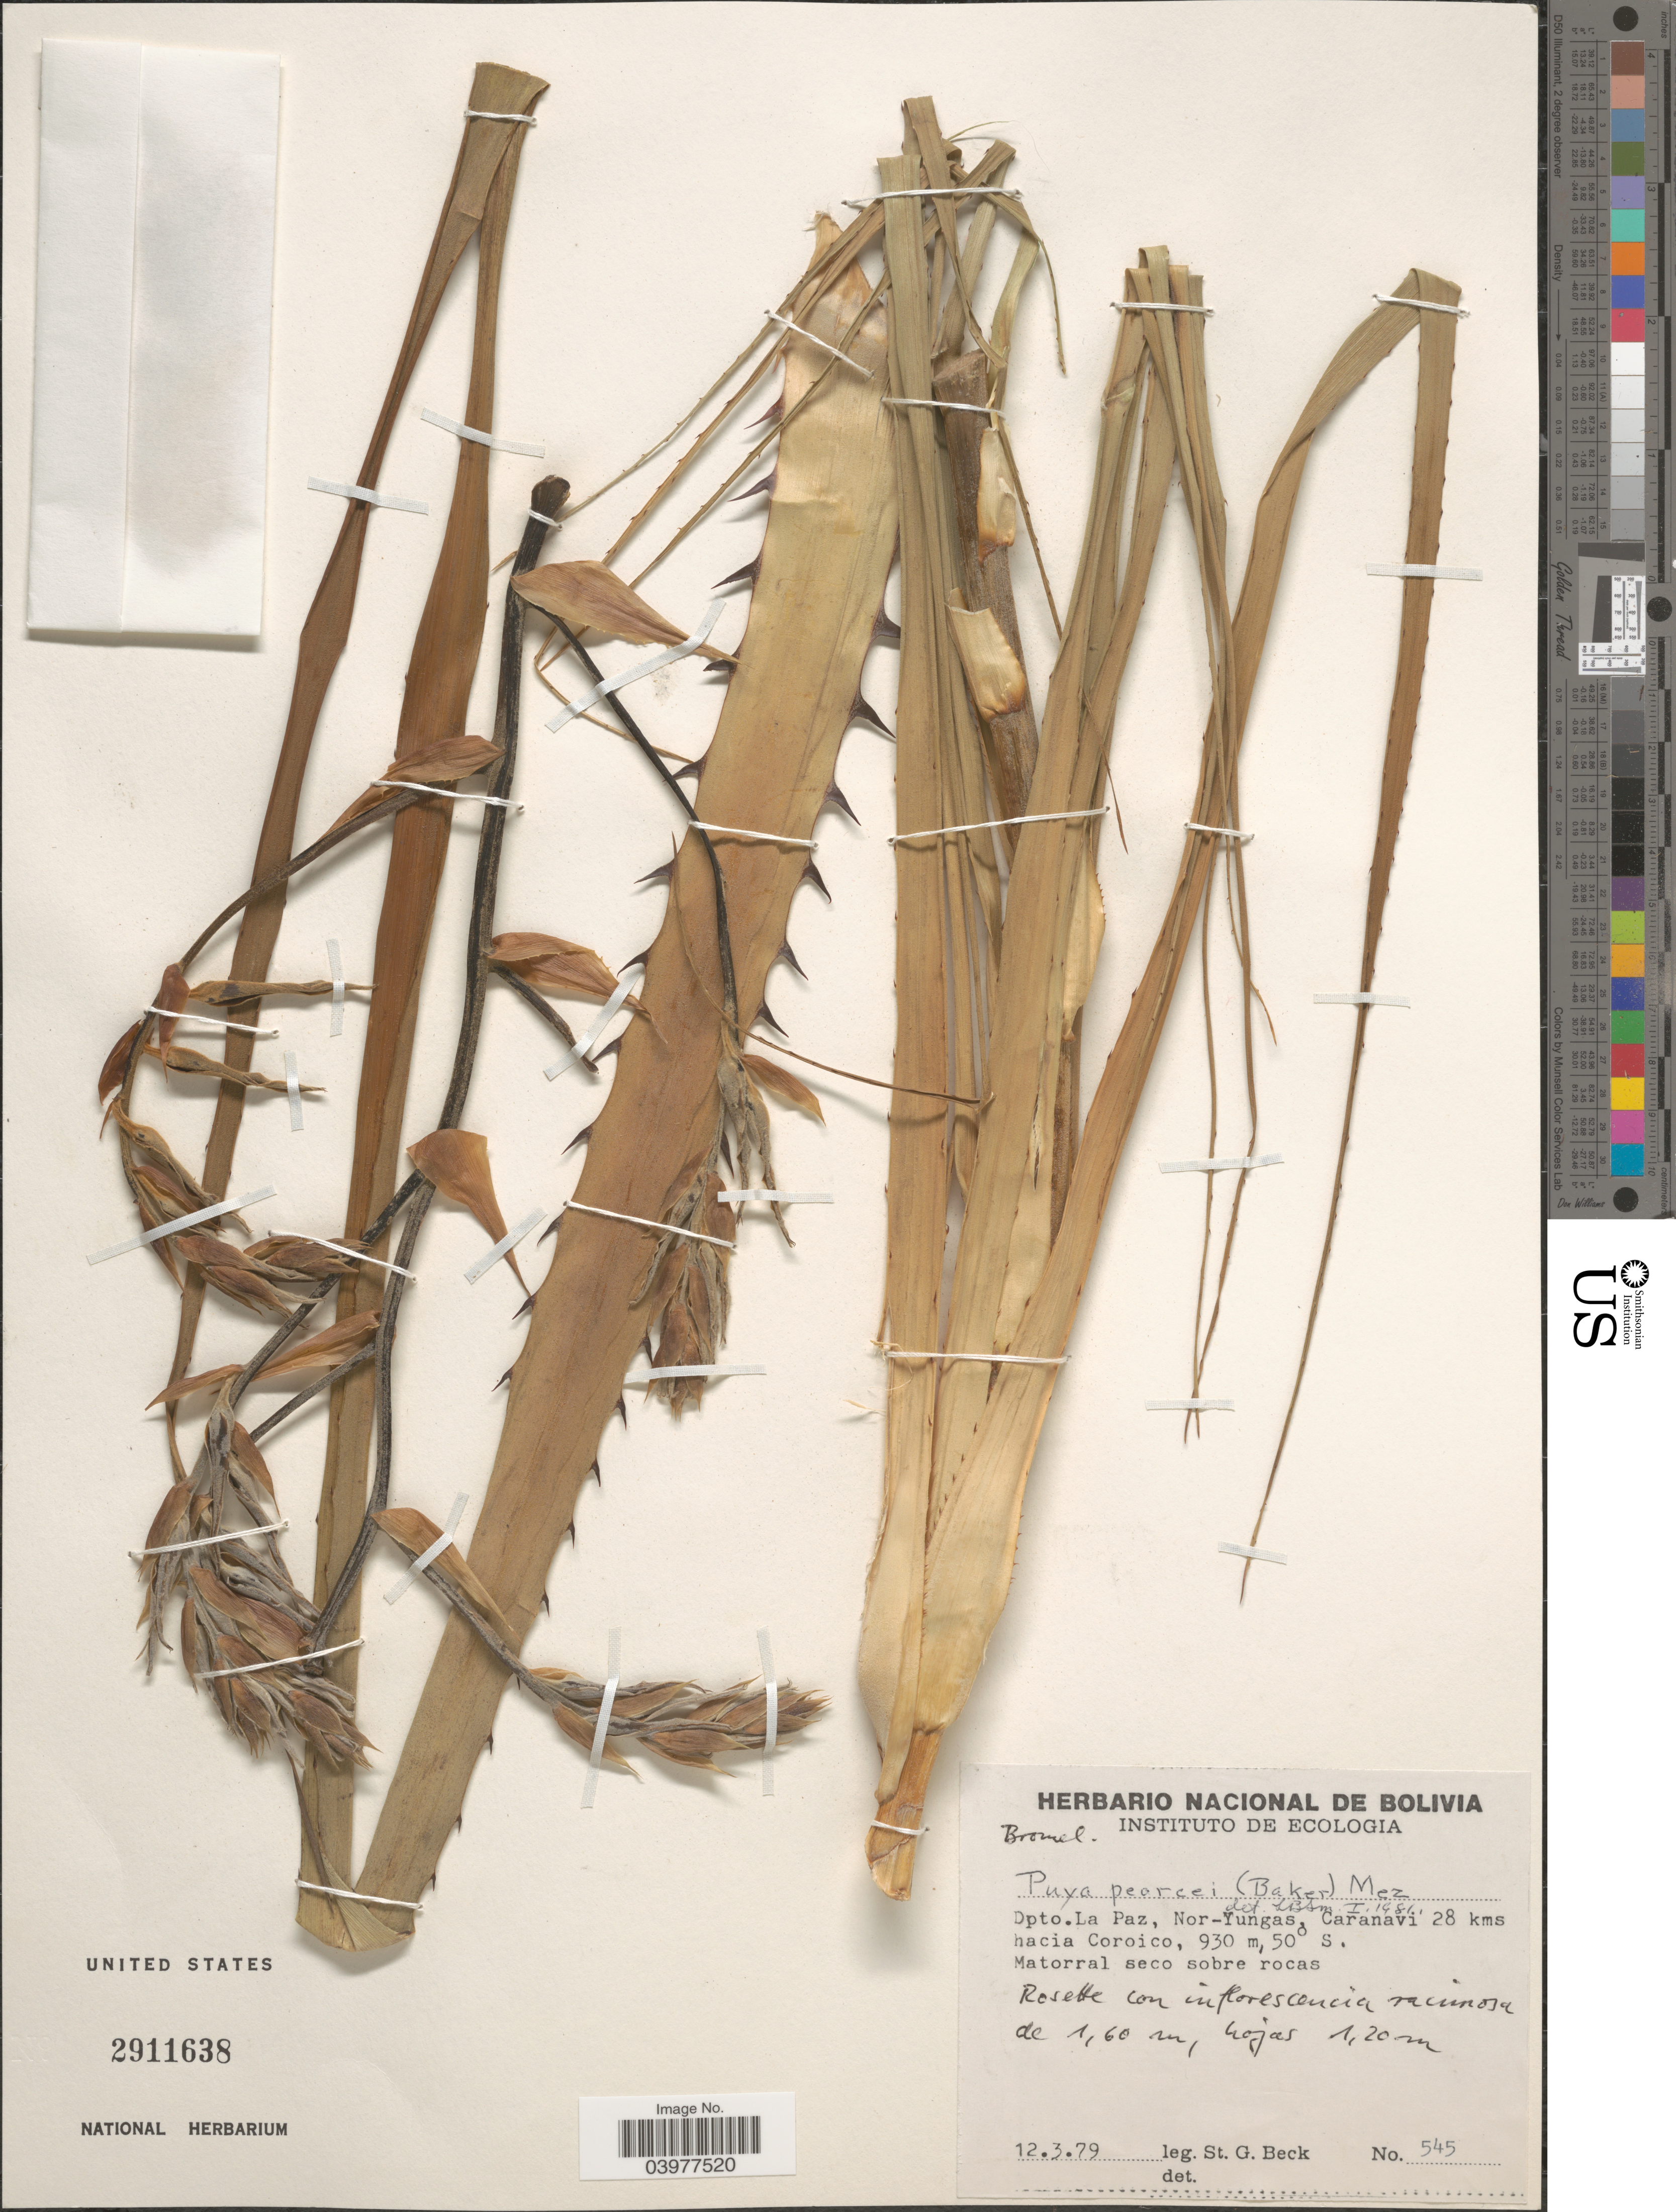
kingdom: Plantae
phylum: Tracheophyta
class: Liliopsida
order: Poales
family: Bromeliaceae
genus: Puya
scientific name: Puya pearcei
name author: (Baker) Mez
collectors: S. G. Beck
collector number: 545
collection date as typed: Transcribed d/m/y: 12/3/79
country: Bolivia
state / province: La Paz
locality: Dpto. La Paz, Nor-Yungas, Caranavi 28 kms hacia Coroico.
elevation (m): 930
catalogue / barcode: US 2911638